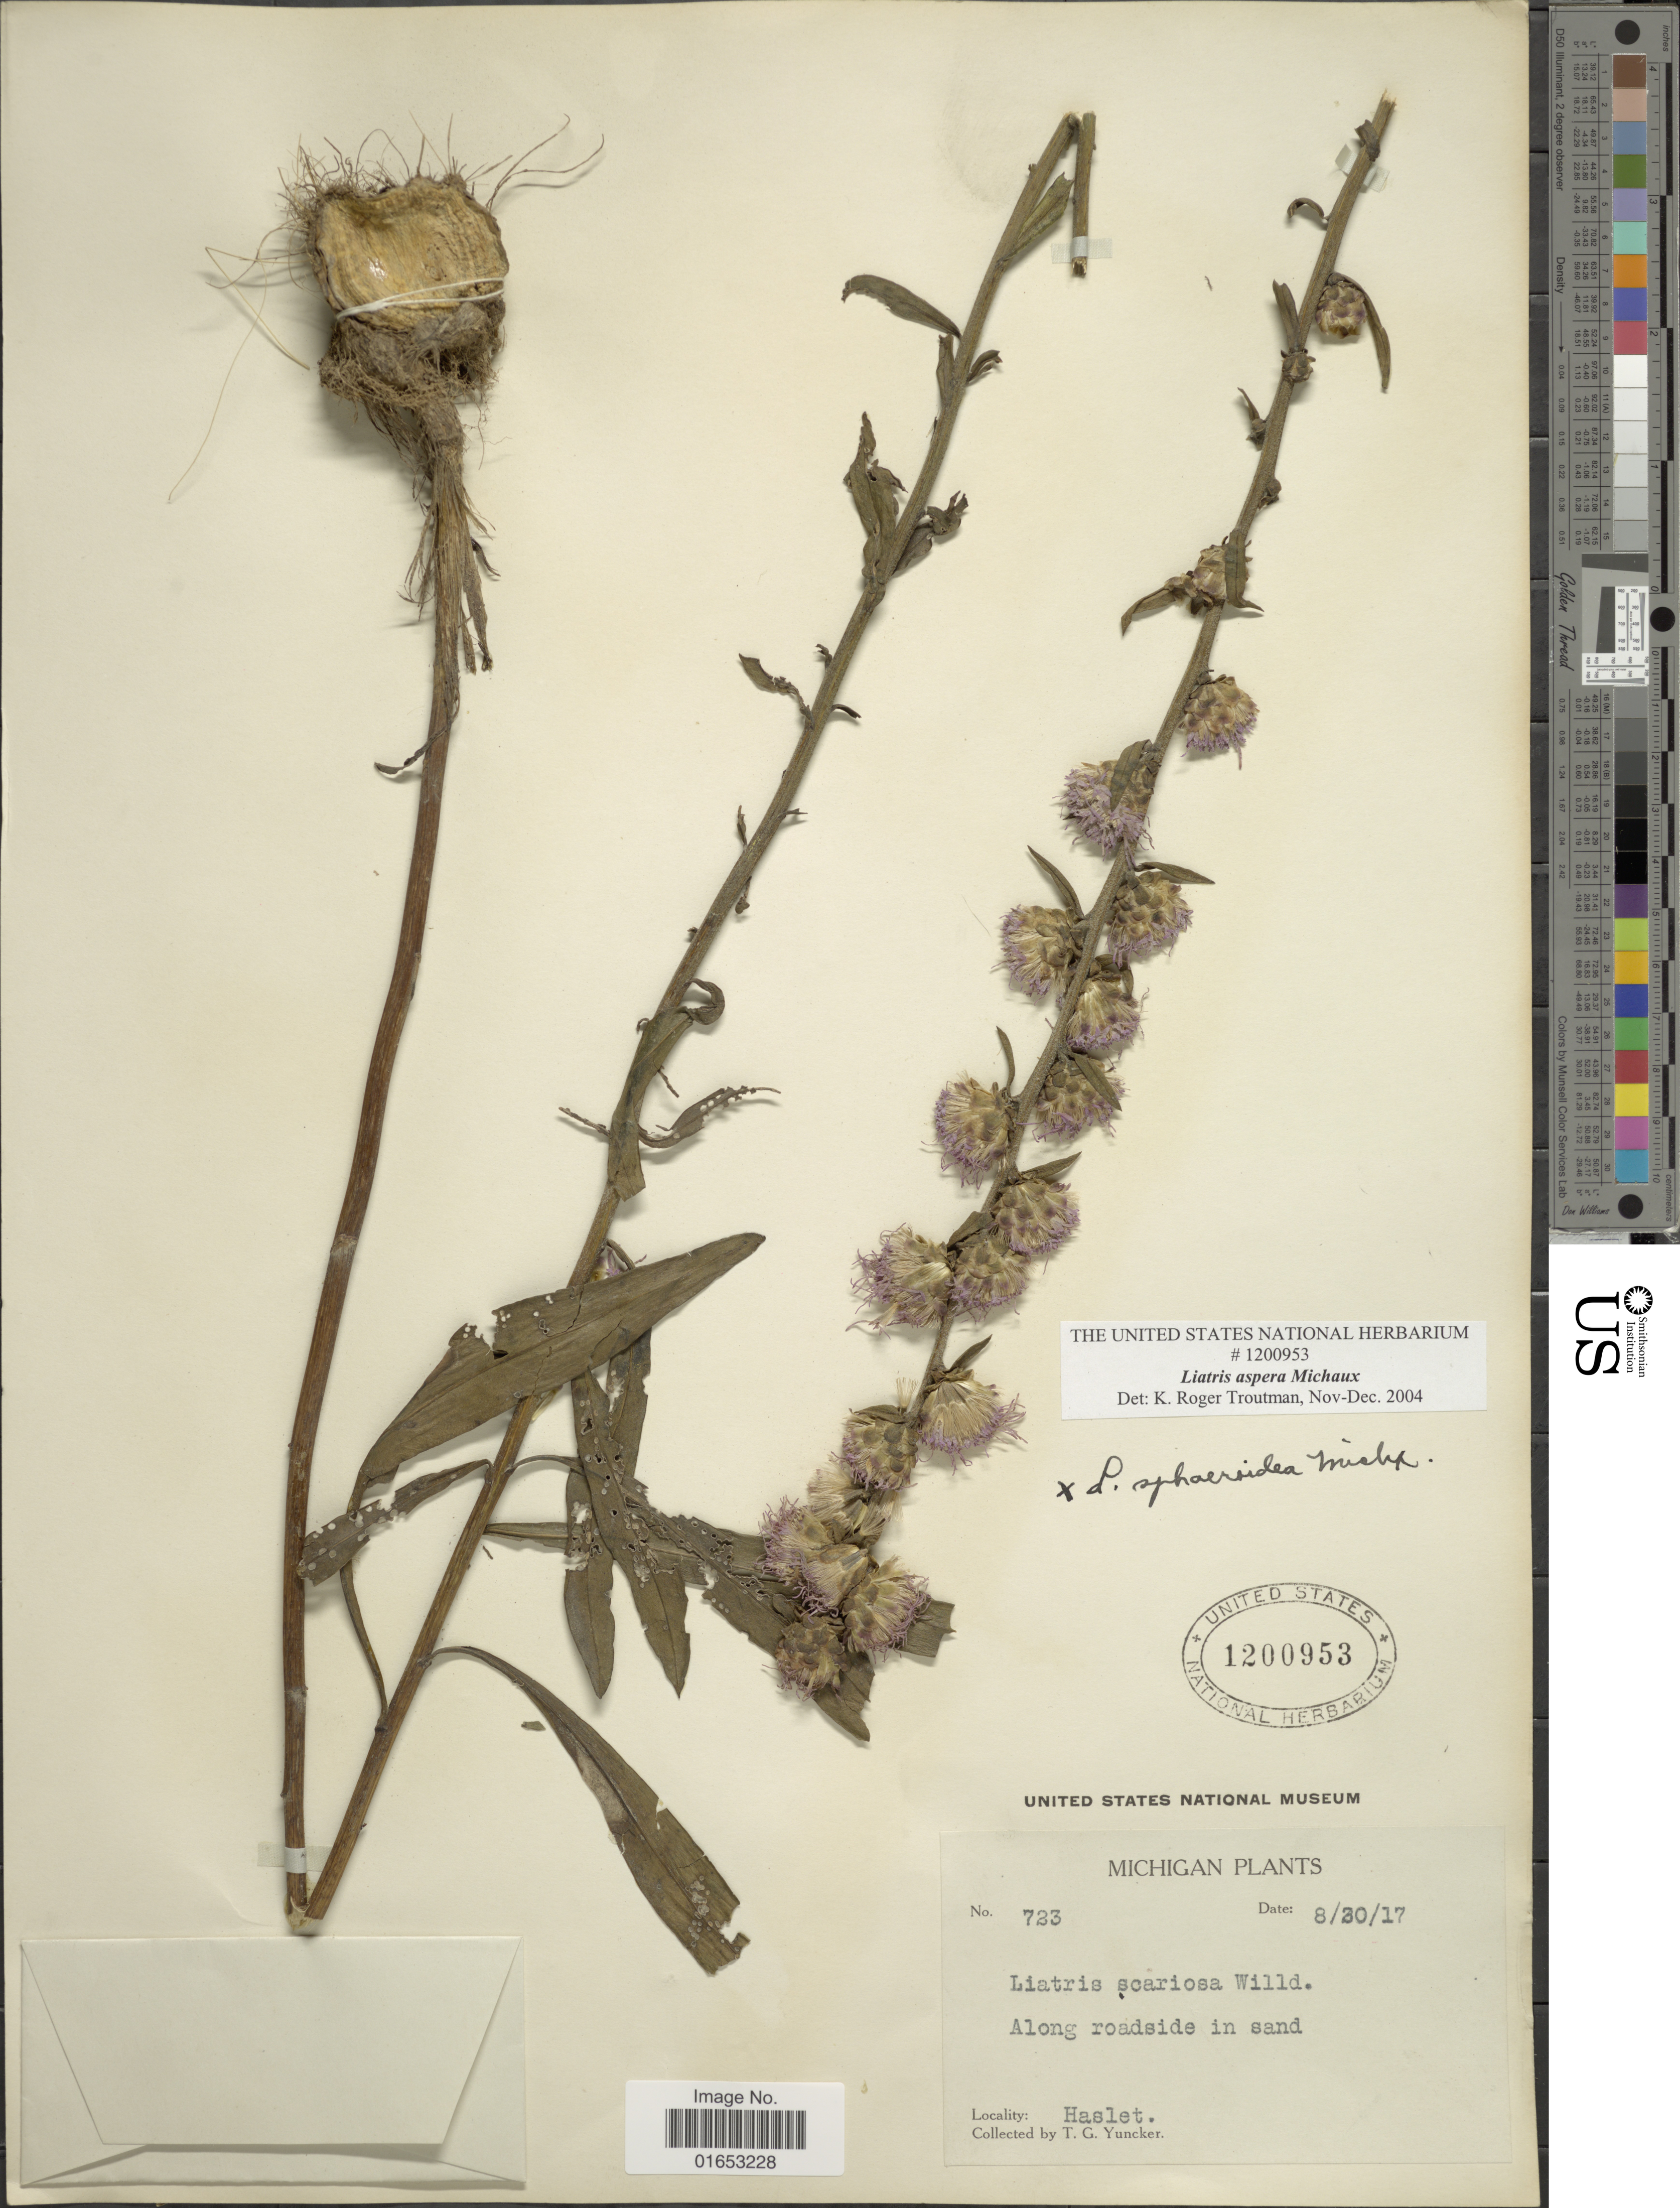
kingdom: Plantae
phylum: Tracheophyta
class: Magnoliopsida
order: Asterales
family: Asteraceae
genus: Liatris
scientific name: Liatris aspera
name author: Michx.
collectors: T. G. Yuncker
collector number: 723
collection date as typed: Transcribed d/m/y: 30/8/17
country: United States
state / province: Michigan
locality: Along roadside in sand, Haslet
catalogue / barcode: US 1200953